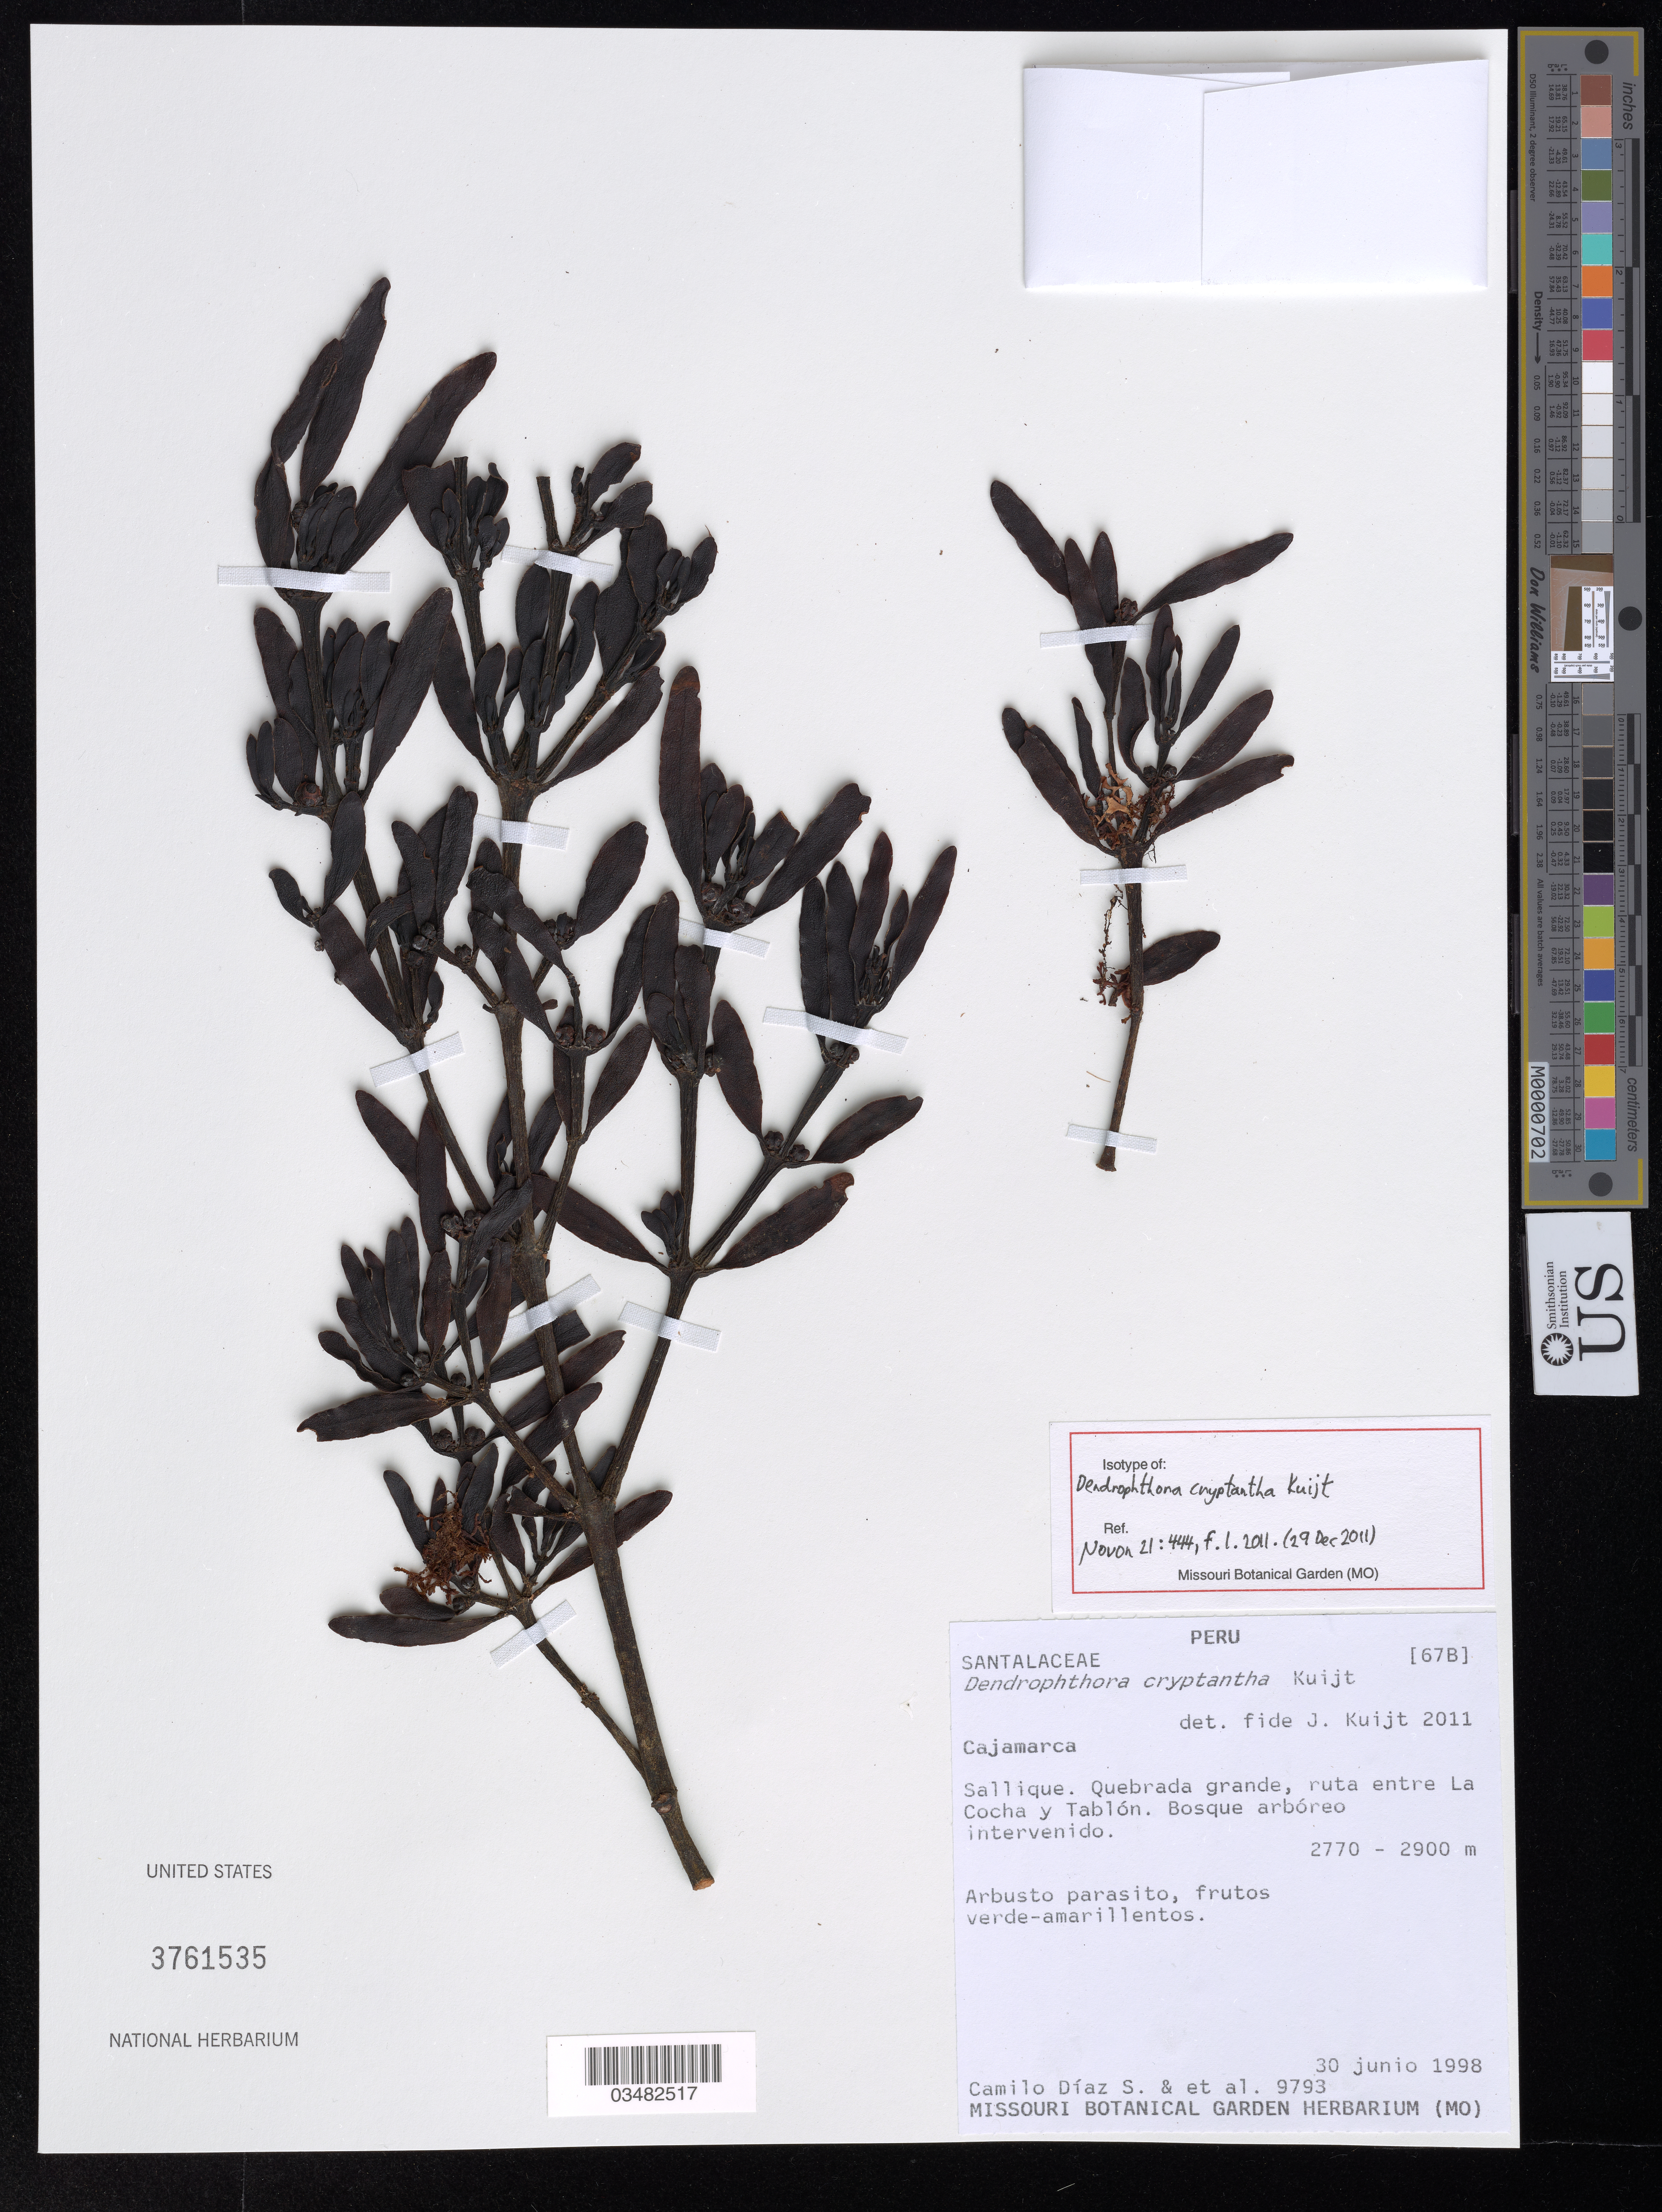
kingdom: Plantae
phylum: Tracheophyta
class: Magnoliopsida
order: Santalales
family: Viscaceae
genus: Dendrophthora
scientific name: Dendrophthora cryptantha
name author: Kuijt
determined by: Kuijt, Job, (CANADA)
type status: Isotype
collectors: C. Díaz, J. Campos, T. Guevara & E. Tineo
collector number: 9793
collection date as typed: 30 Jun 1998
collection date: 1998-06-30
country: Peru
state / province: Cajamarca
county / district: Jaén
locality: Sallique, Quebrada Grande, ruta entre La Cocha y Tablón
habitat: bosque arboreo intervenido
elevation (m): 2770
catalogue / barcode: US 3761535